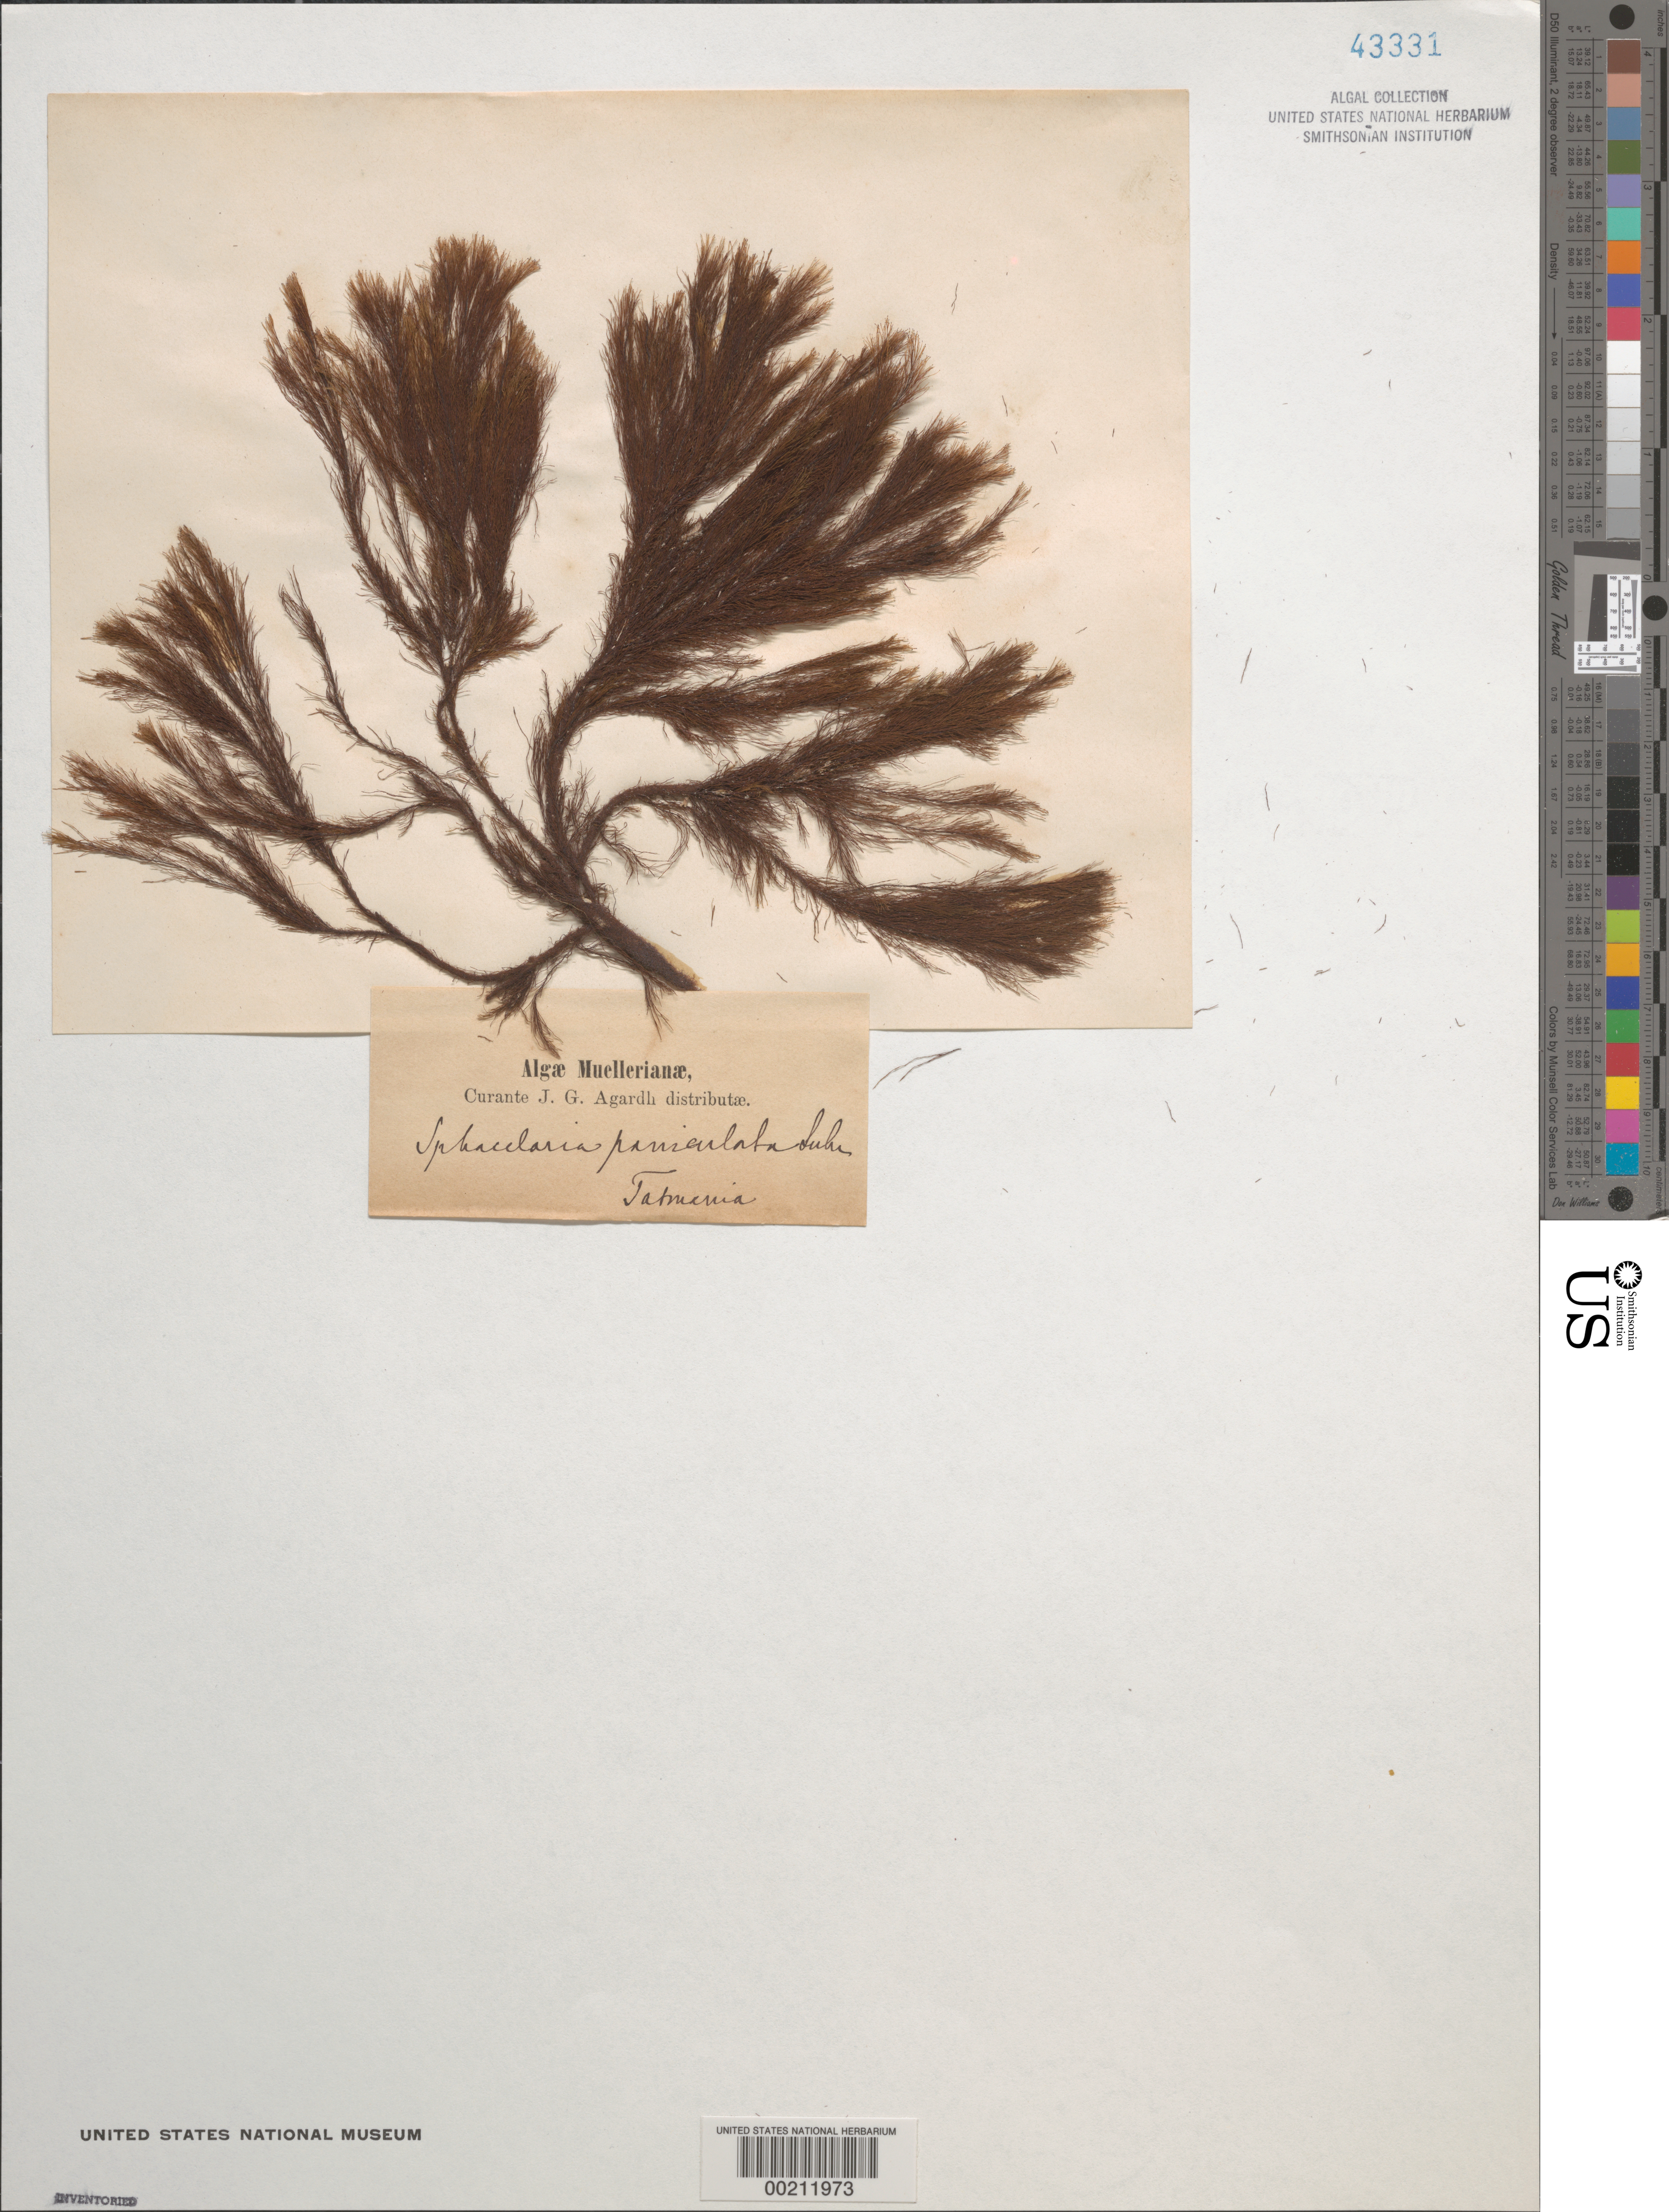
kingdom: Chromista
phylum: Ochrophyta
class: Phaeophyceae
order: Sphacelariales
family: Stypocaulaceae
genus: Halopteris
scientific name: Halopteris paniculata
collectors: F. Mueller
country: Australia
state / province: Tasmania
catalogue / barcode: US 43331